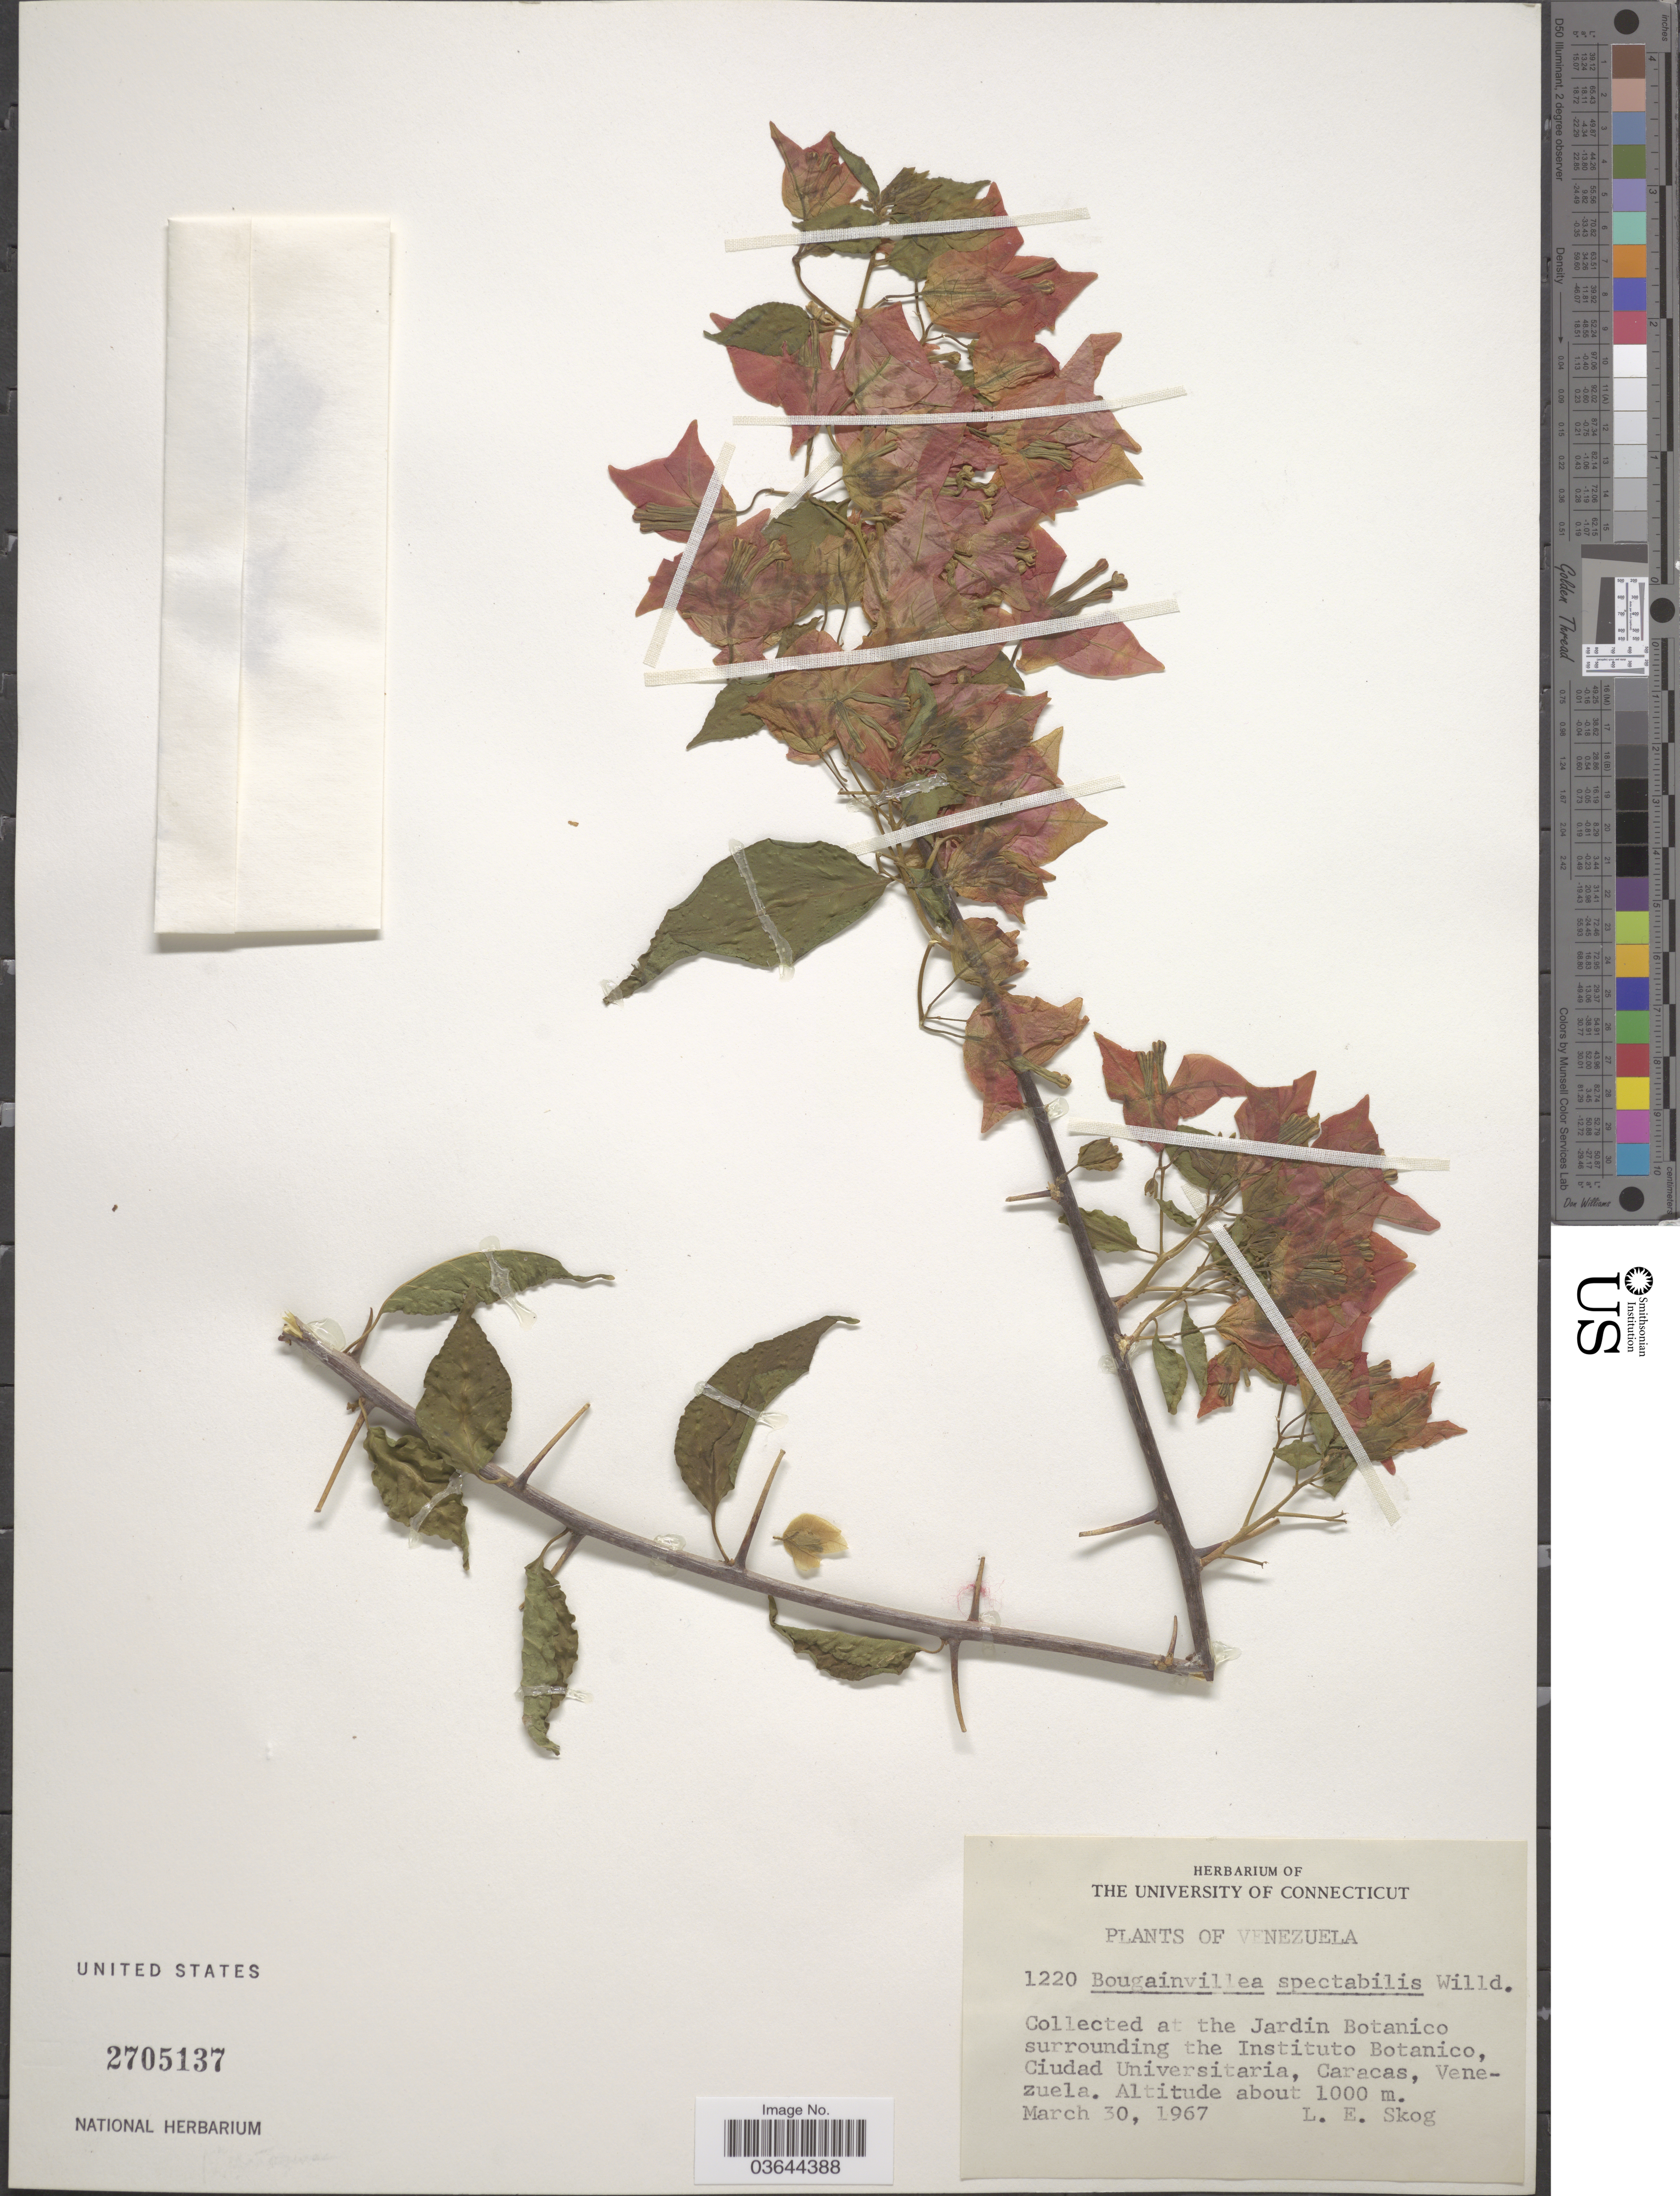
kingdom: Plantae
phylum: Tracheophyta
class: Magnoliopsida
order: Caryophyllales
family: Nyctaginaceae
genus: Bougainvillea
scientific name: Bougainvillea spectabilis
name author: Willd.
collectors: L. E. Skog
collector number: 1220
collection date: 1967-03-30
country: Venezuela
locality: The Jardin Botanico surrounding the Instituto Botanico, Ciudad Universitaria, Caracas.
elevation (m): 1000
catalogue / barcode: US 2705137